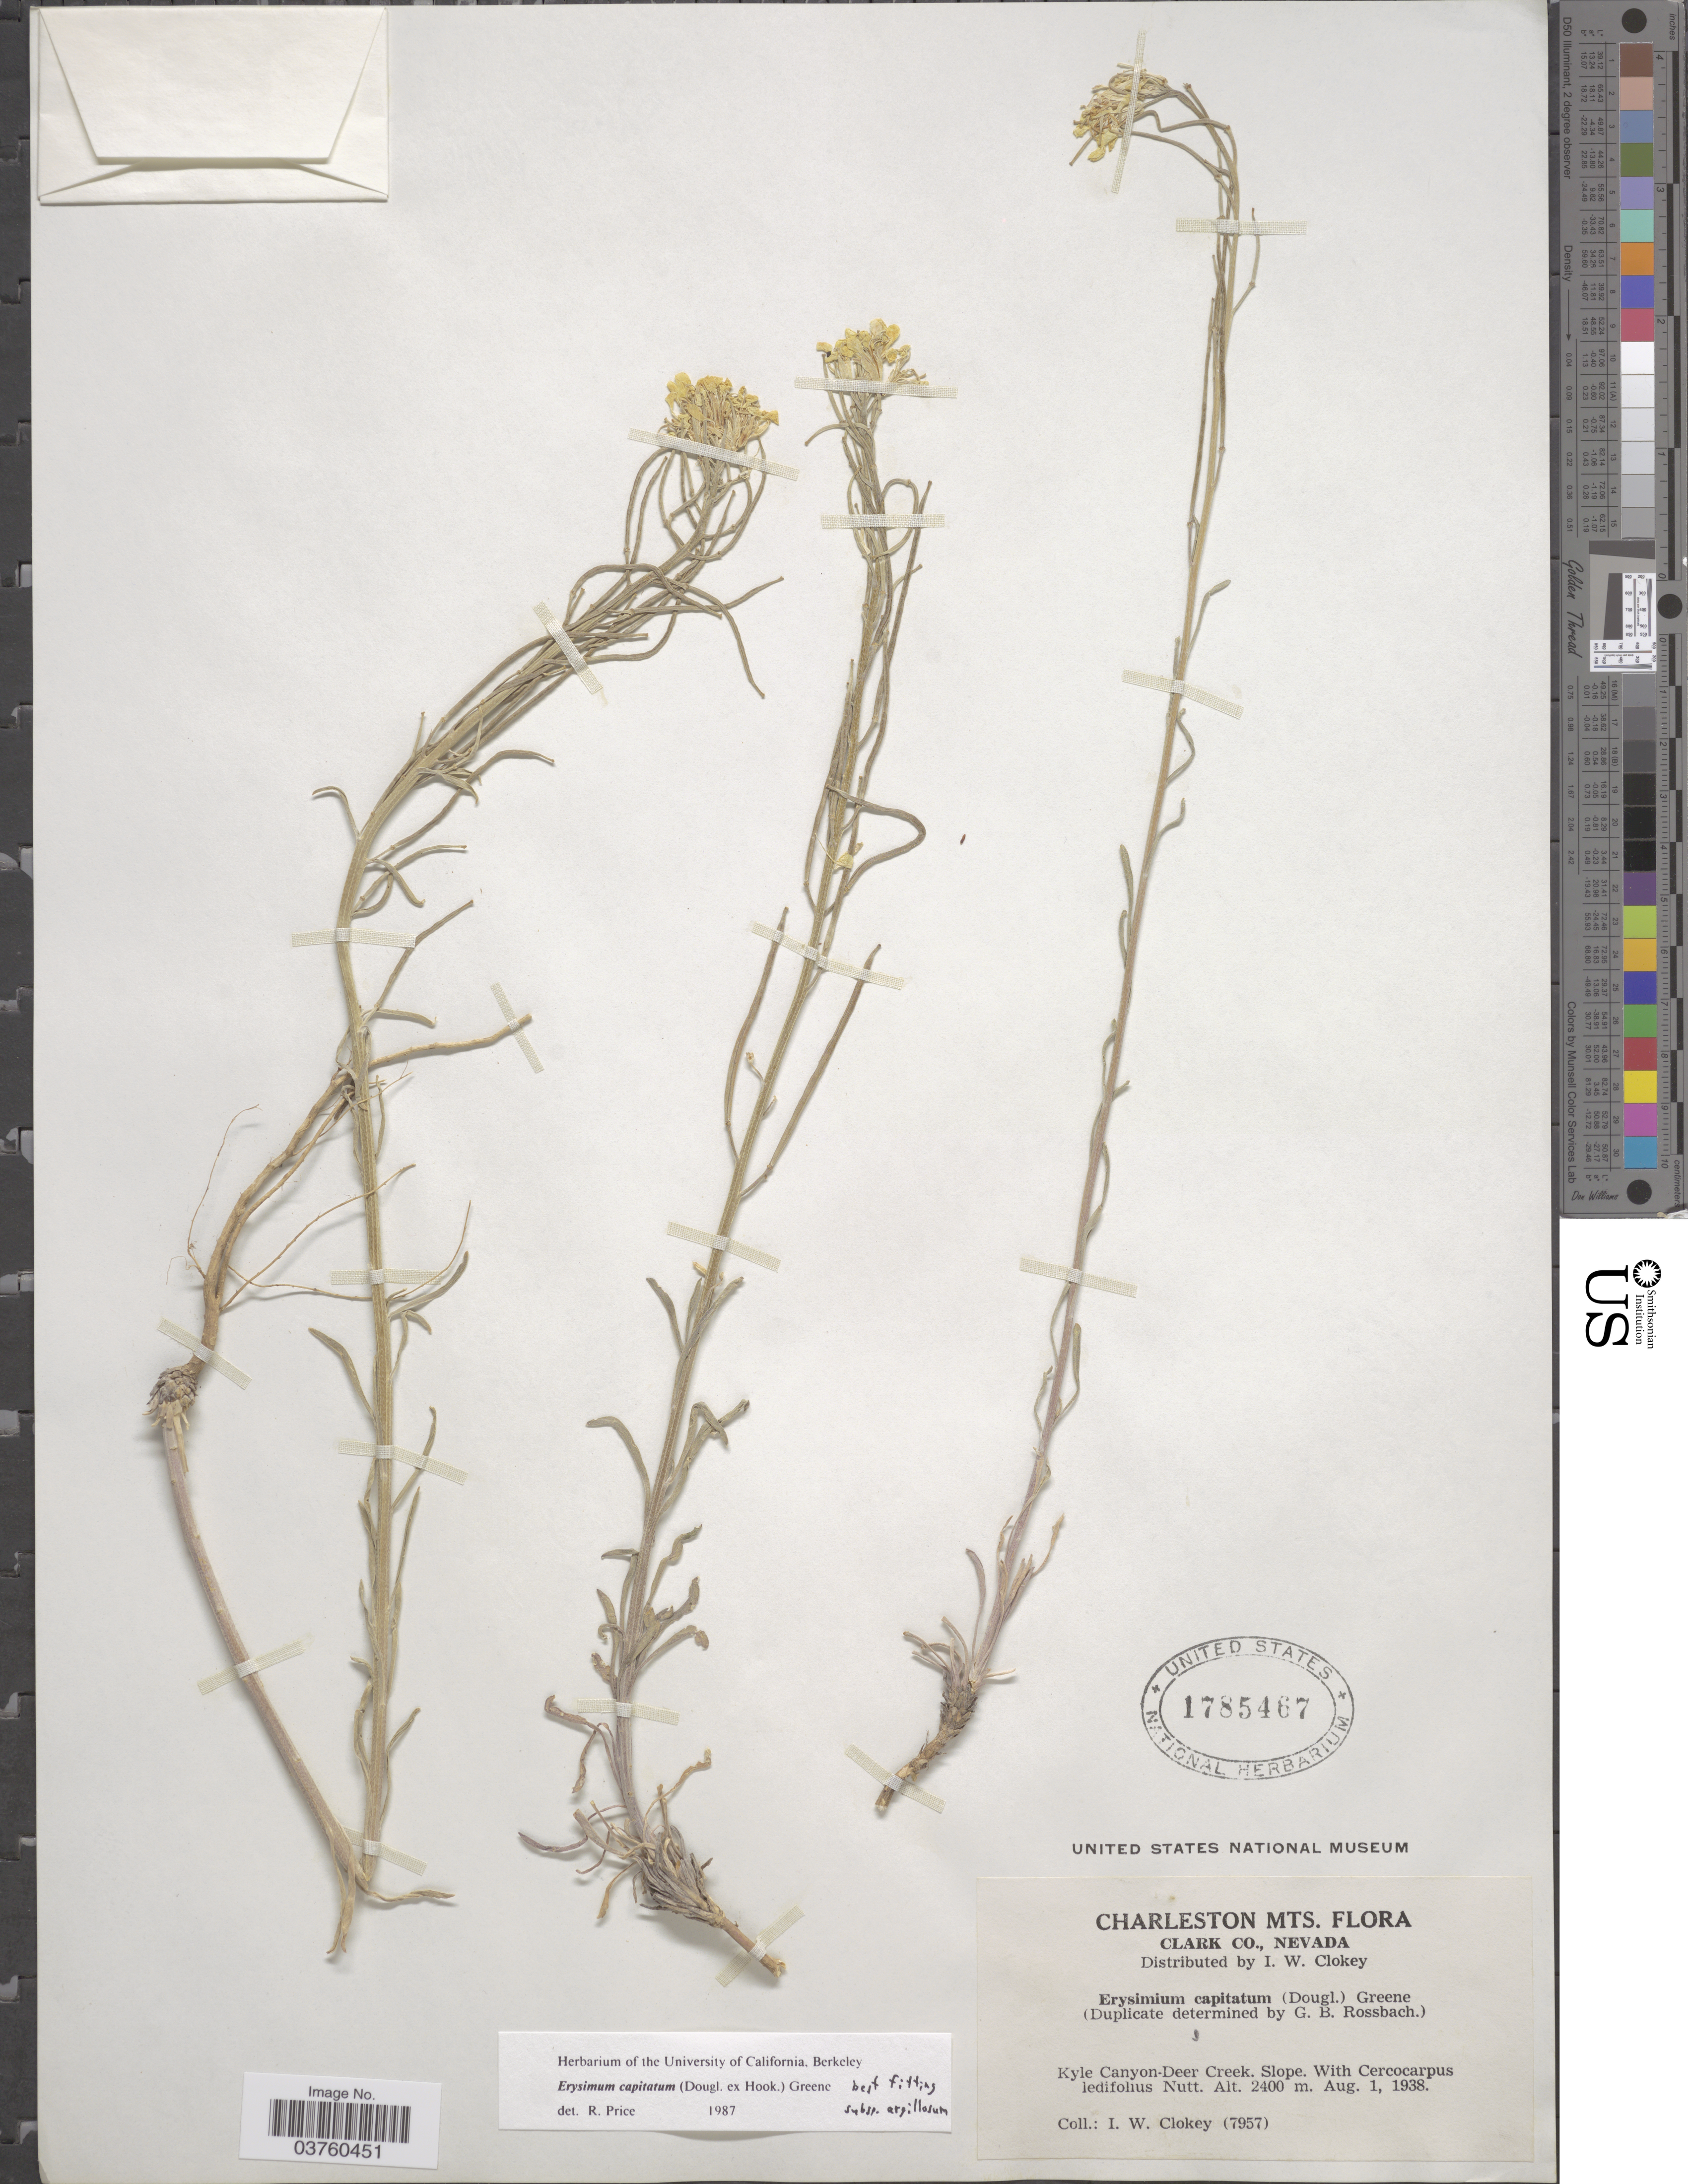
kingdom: Plantae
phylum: Tracheophyta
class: Magnoliopsida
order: Brassicales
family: Brassicaceae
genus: Erysimum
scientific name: Erysimum capitatum subsp. argillosum (Greene) R.A. Price comb. nov. ined.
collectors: I. W. Clokey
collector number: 7957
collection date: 1938-08-01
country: United States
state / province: Nevada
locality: Charleston Mts. Clark Co. Kyle Canyon-Deer Creek.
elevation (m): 2400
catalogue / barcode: US 1785467